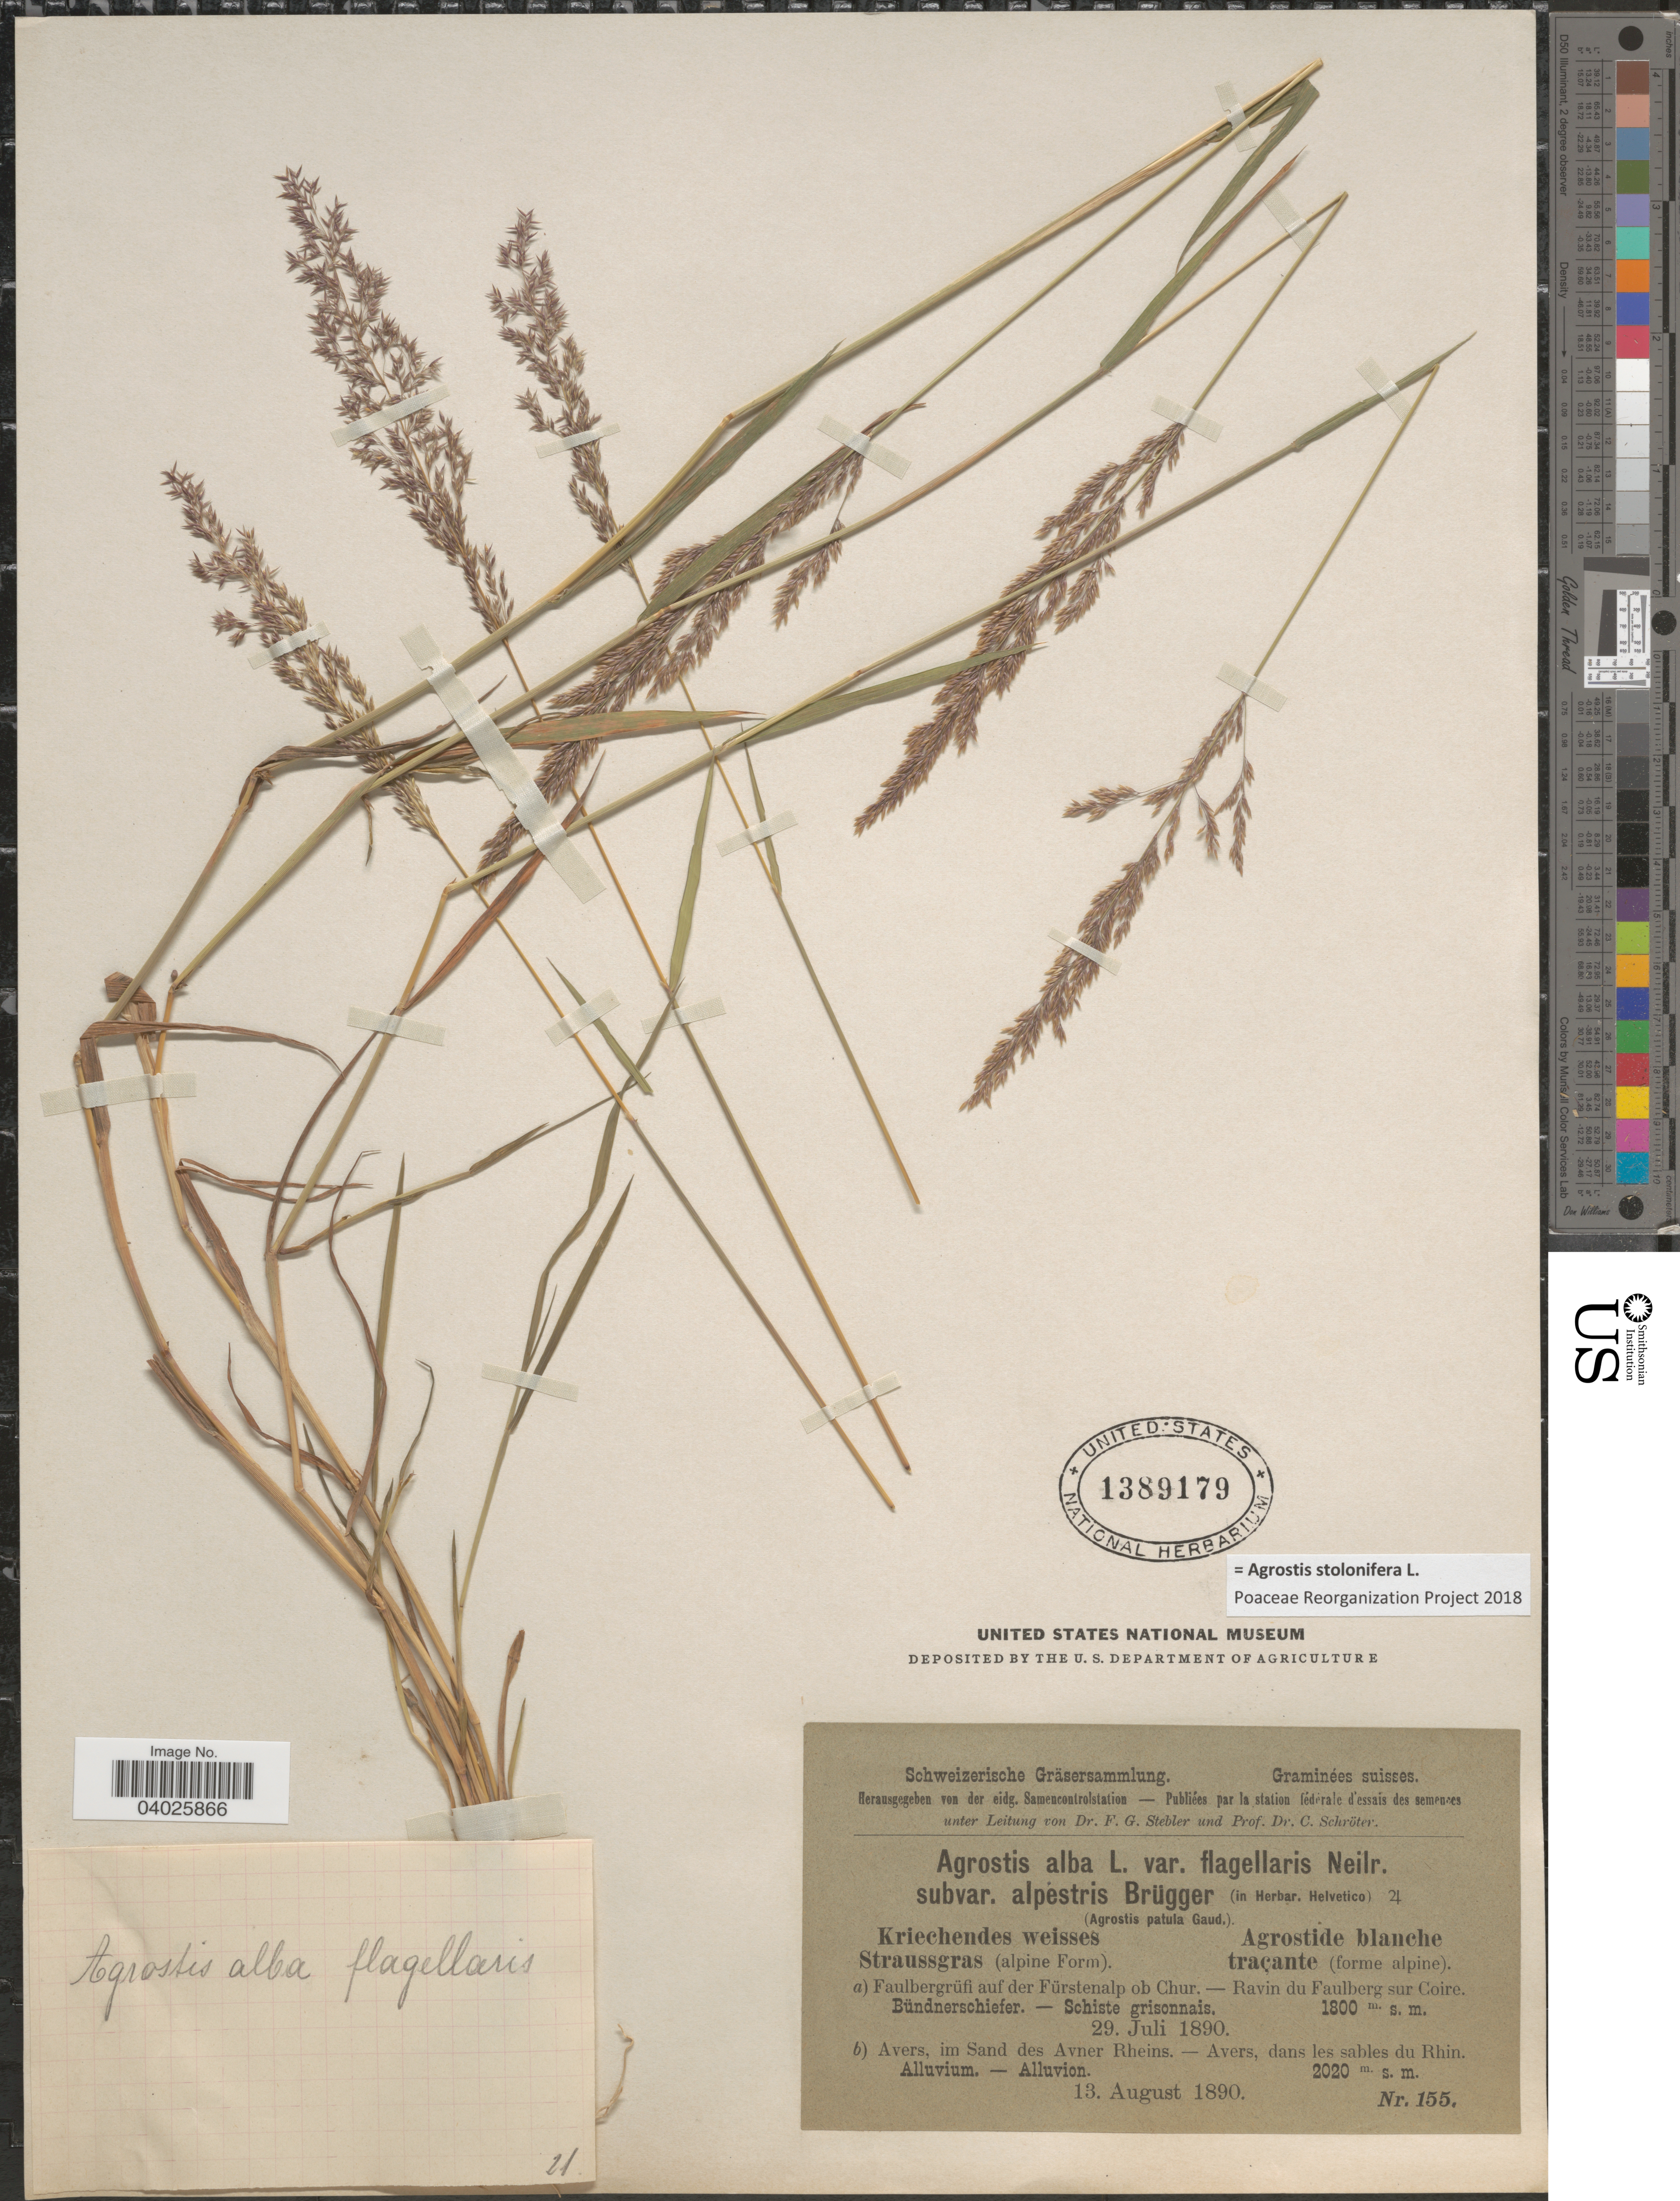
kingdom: Plantae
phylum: Tracheophyta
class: Liliopsida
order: Poales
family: Poaceae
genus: Agrostis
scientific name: Agrostis stolonifera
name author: L.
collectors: Stebler, F.G. & Schröter, C.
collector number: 155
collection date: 1890-07-29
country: Switzerland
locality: Faulbergrüfi auf der Fürstenalp ob Chur. - Ravin du Faulberg sur Coire.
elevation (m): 1800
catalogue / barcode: US 1389179